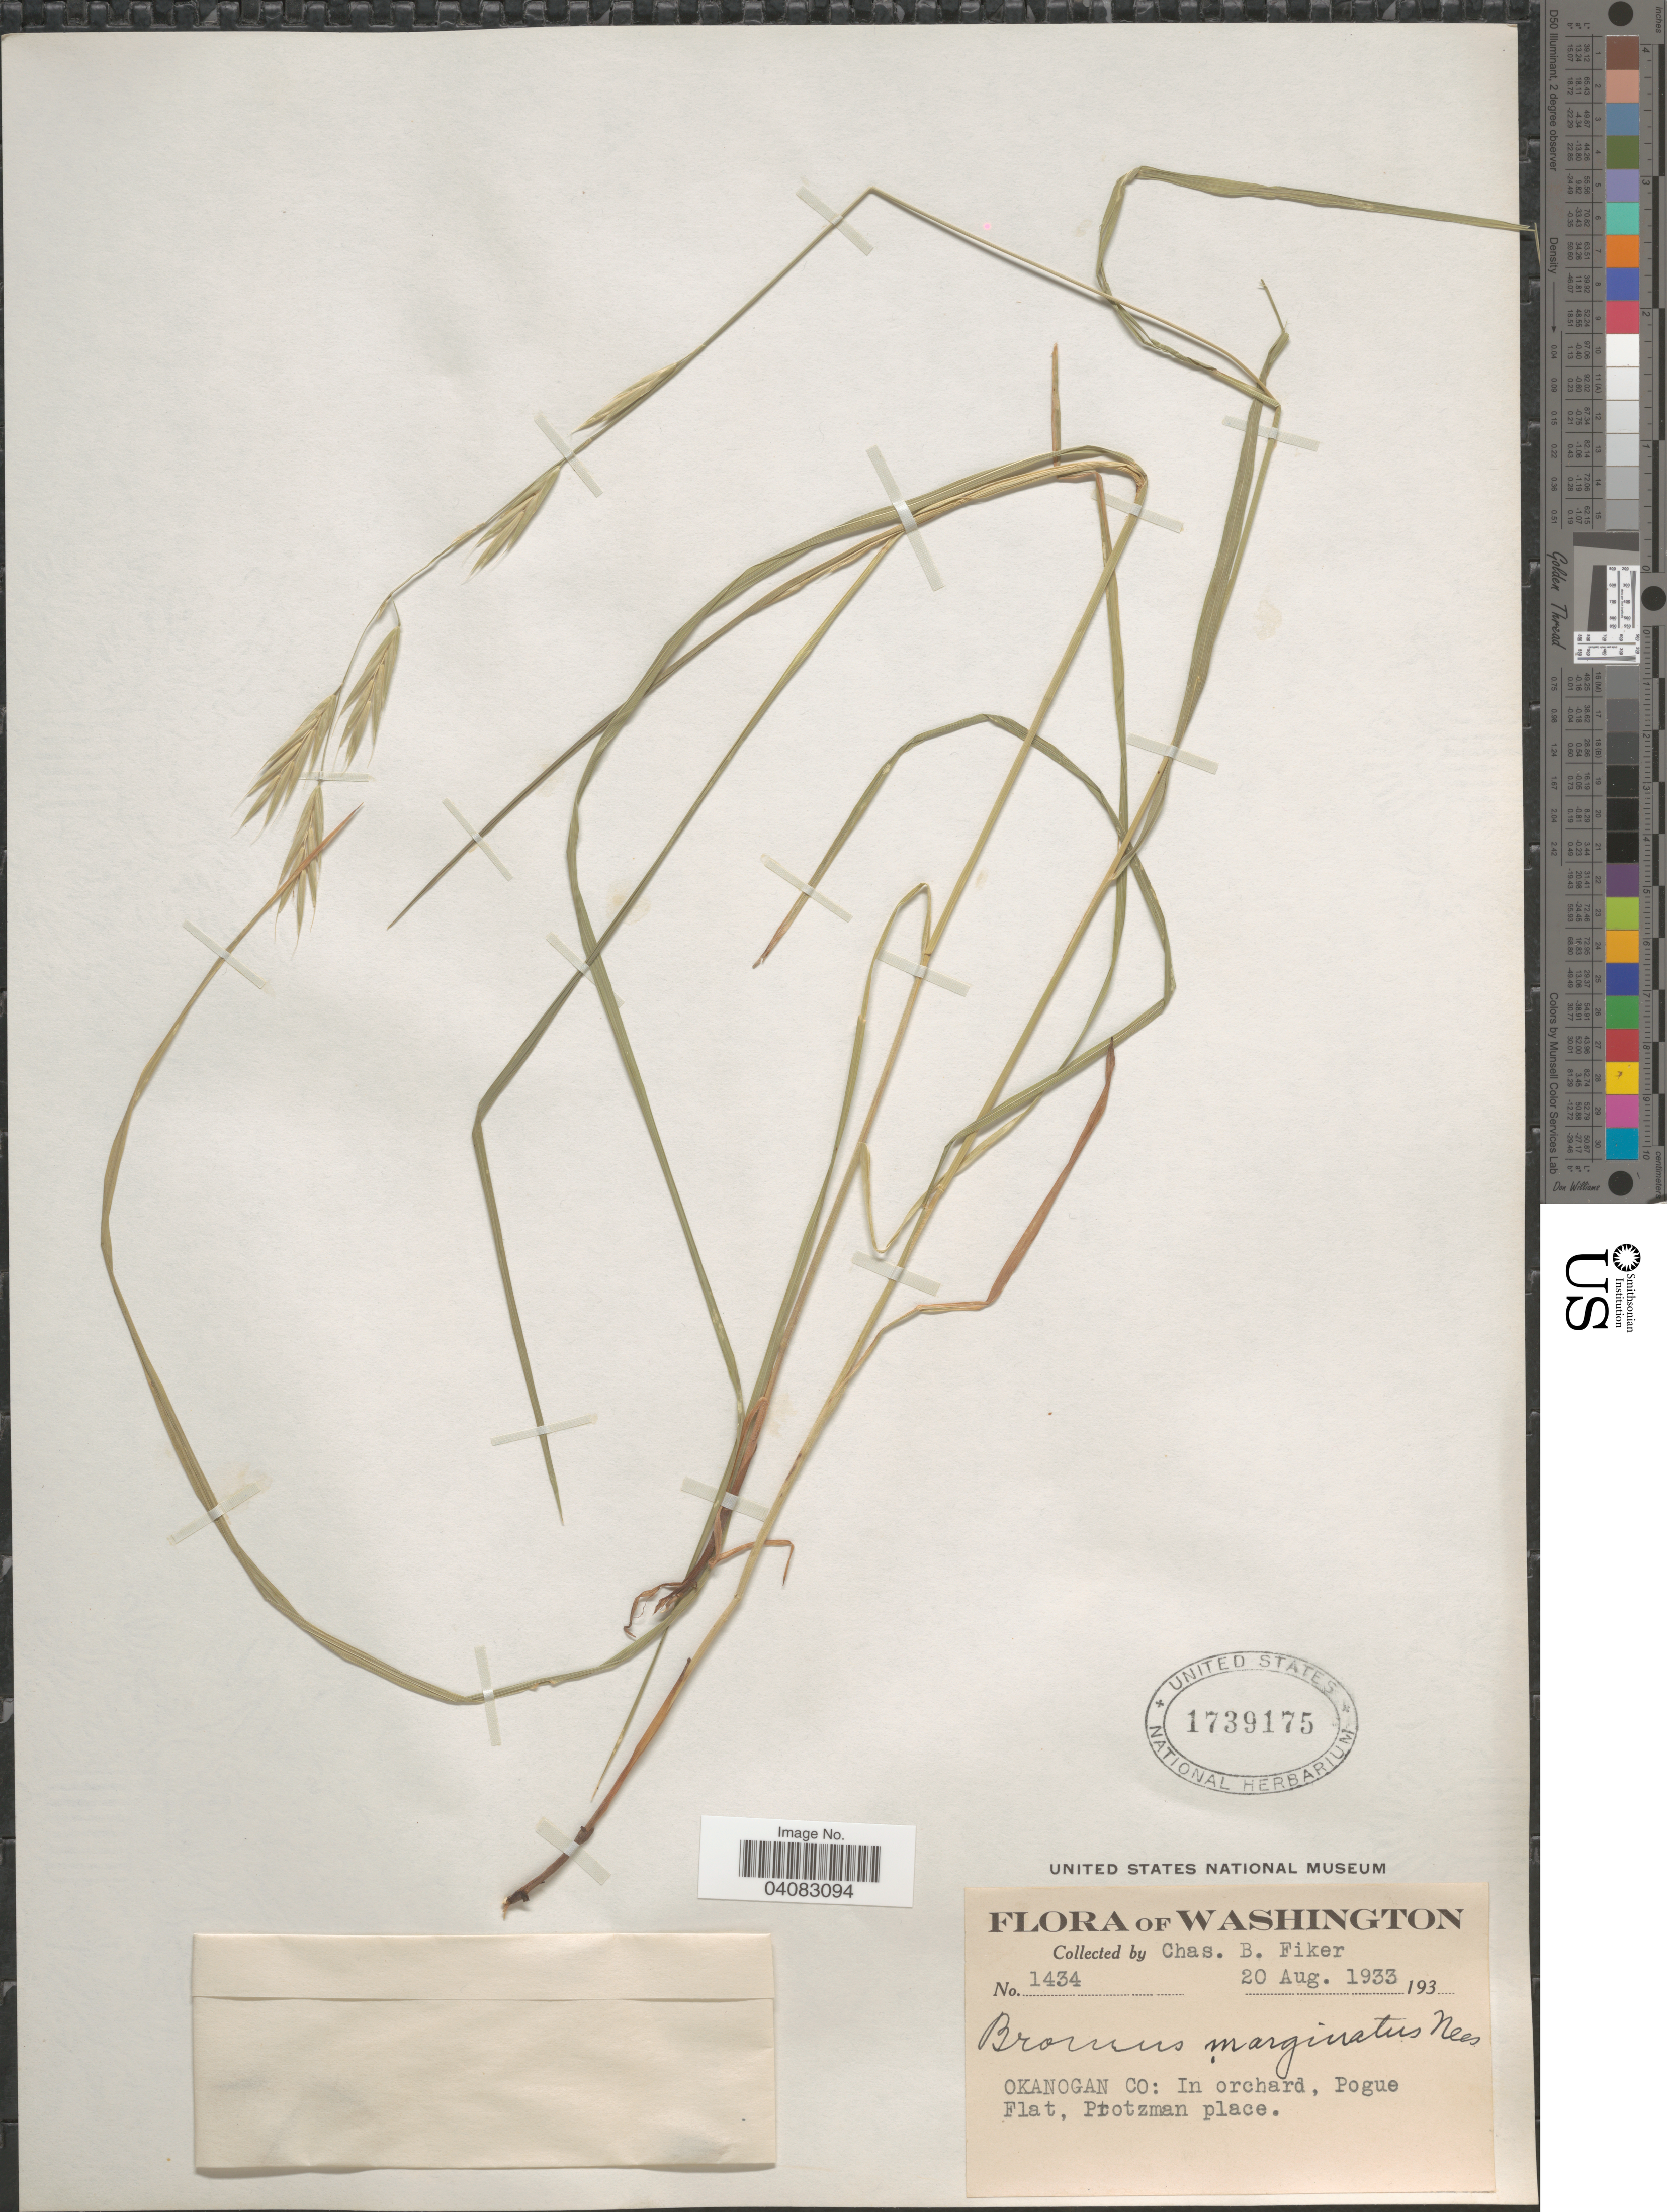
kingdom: Plantae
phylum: Tracheophyta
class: Liliopsida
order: Poales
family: Poaceae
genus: Bromus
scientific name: Bromus marginatus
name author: Nees ex Steud.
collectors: C. Fiker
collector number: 1434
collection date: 1933-08-20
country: United States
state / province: Washington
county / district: Okanogan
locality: Okanogan Co: in orchard, Pogue Flat, Protzman place.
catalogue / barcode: US 1739175